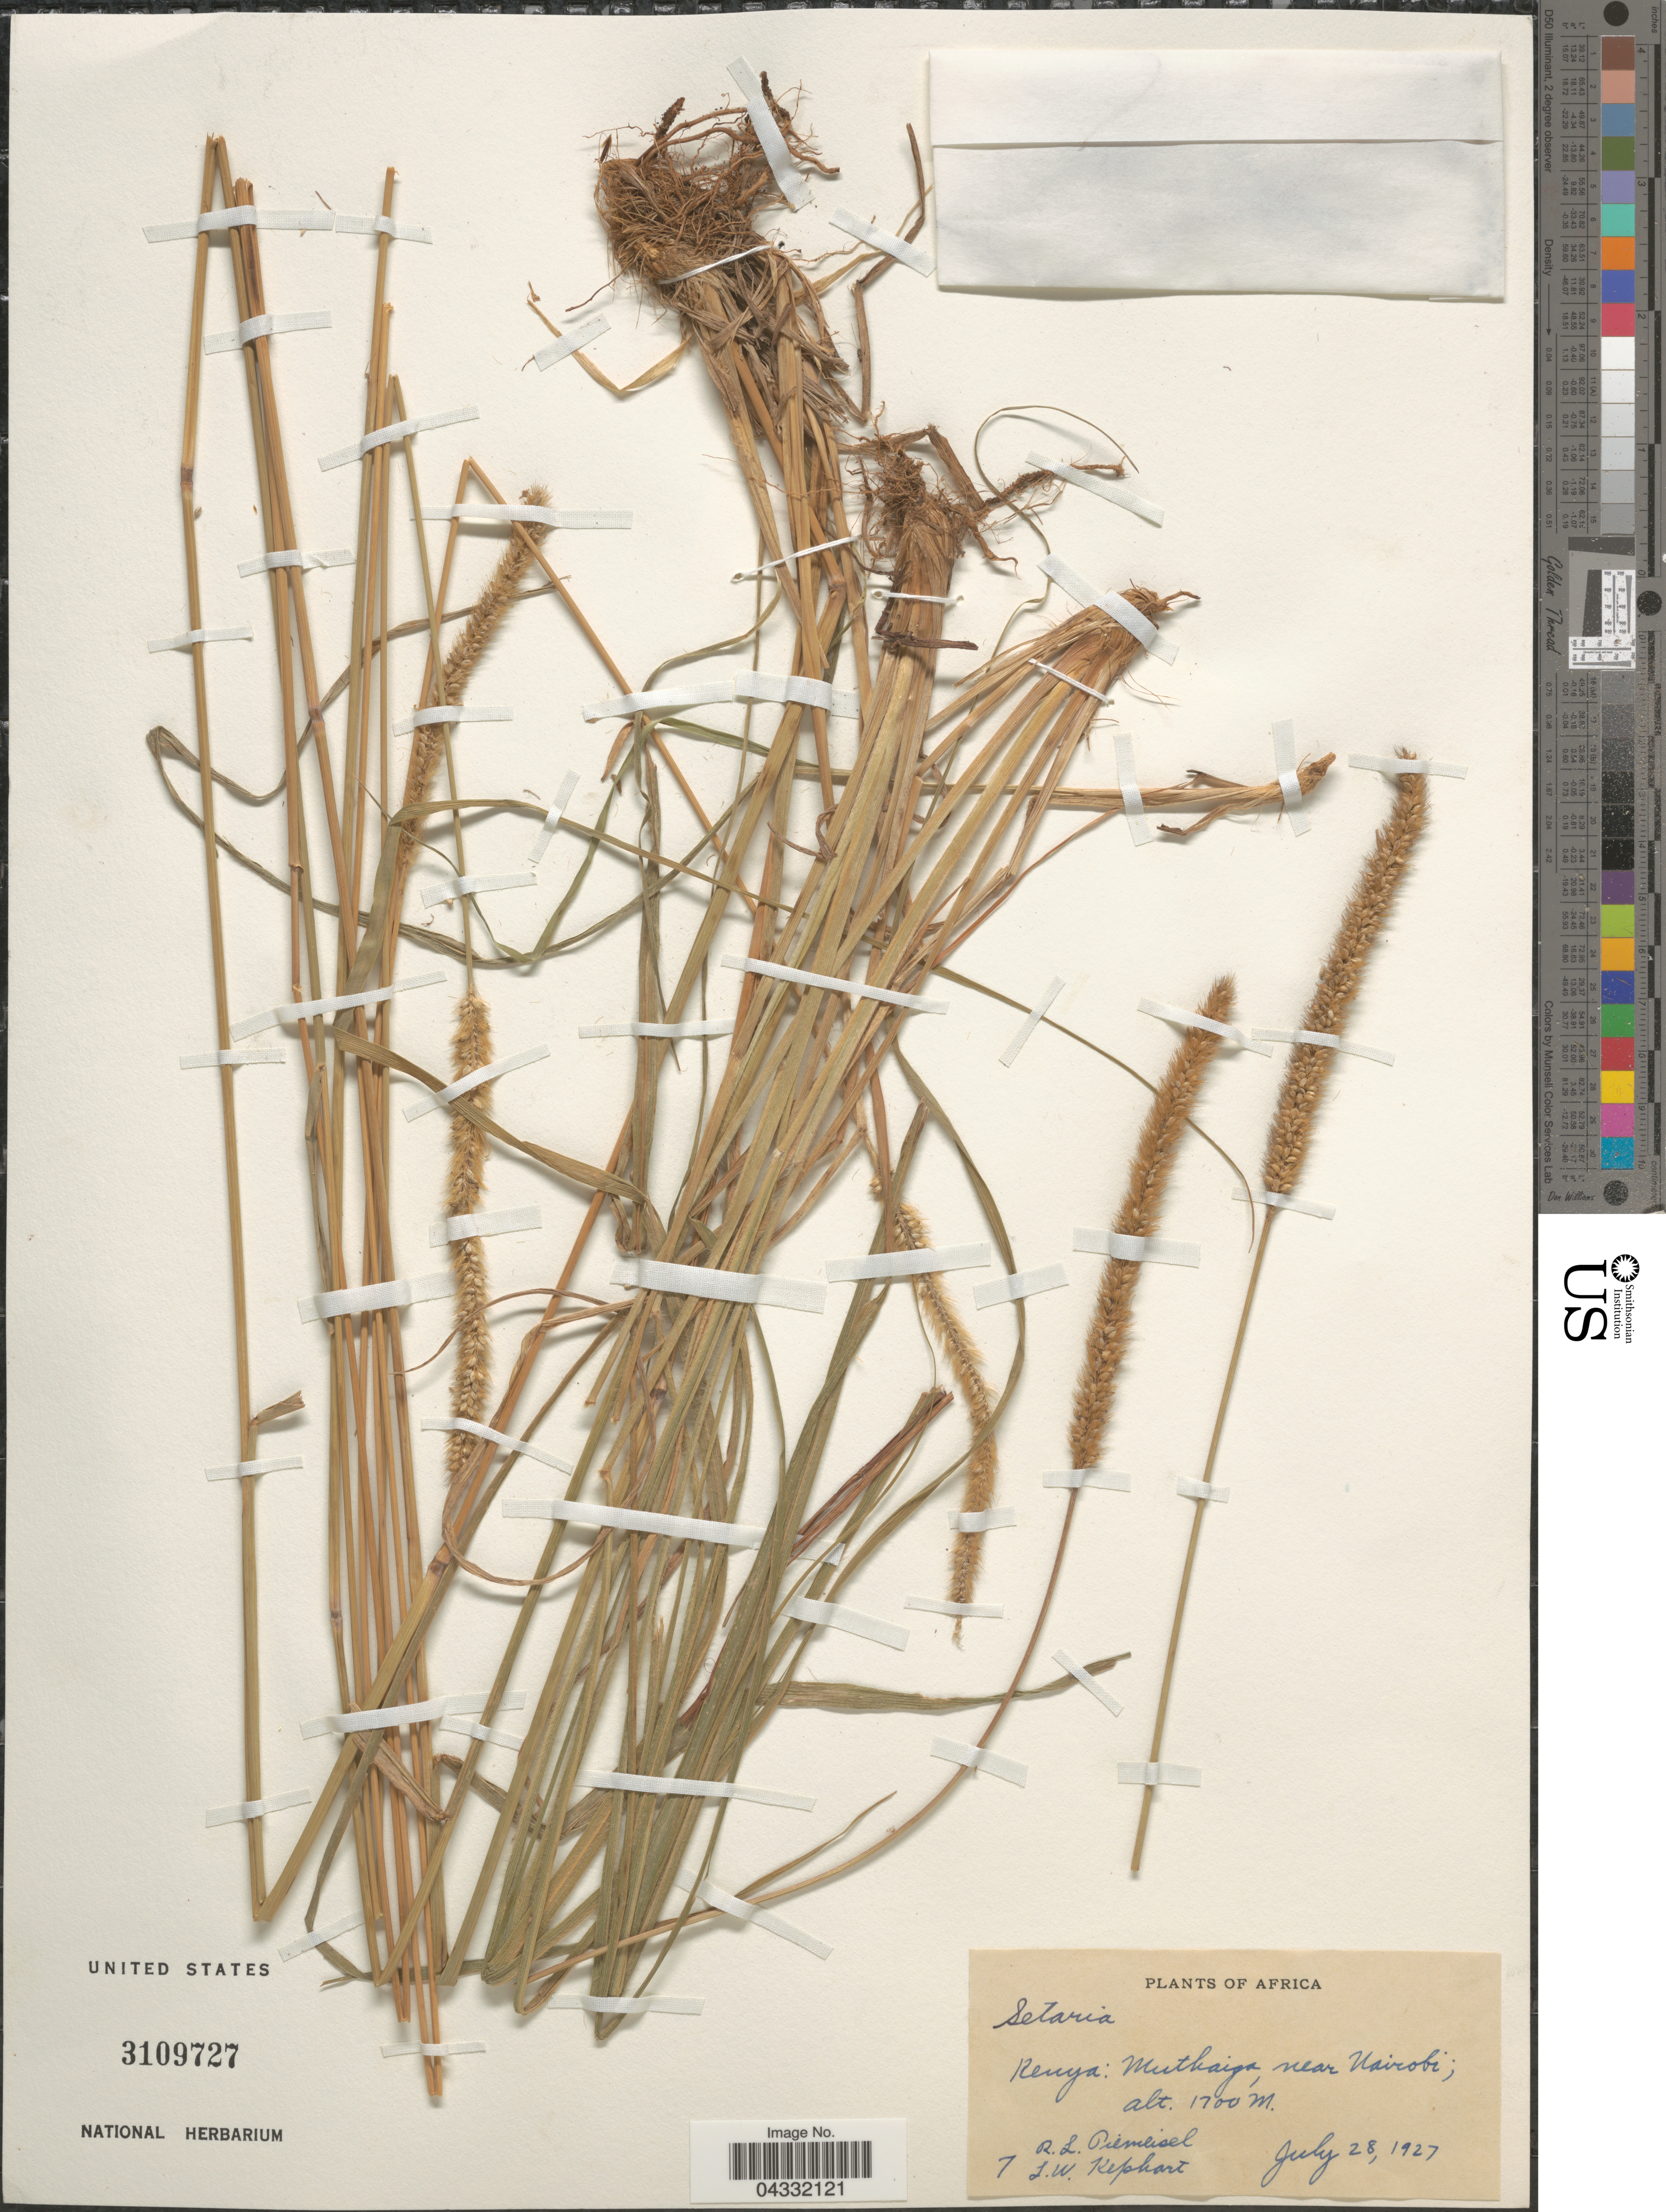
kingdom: Plantae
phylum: Tracheophyta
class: Liliopsida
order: Poales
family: Poaceae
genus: Setaria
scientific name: Setaria sp.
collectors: R. L. Piemeisel & L. W. Kephart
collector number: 7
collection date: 1927-07-28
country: Kenya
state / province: Nairobi Area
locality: Mutkaiga, near Nairobi.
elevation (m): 1700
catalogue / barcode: US 3109727